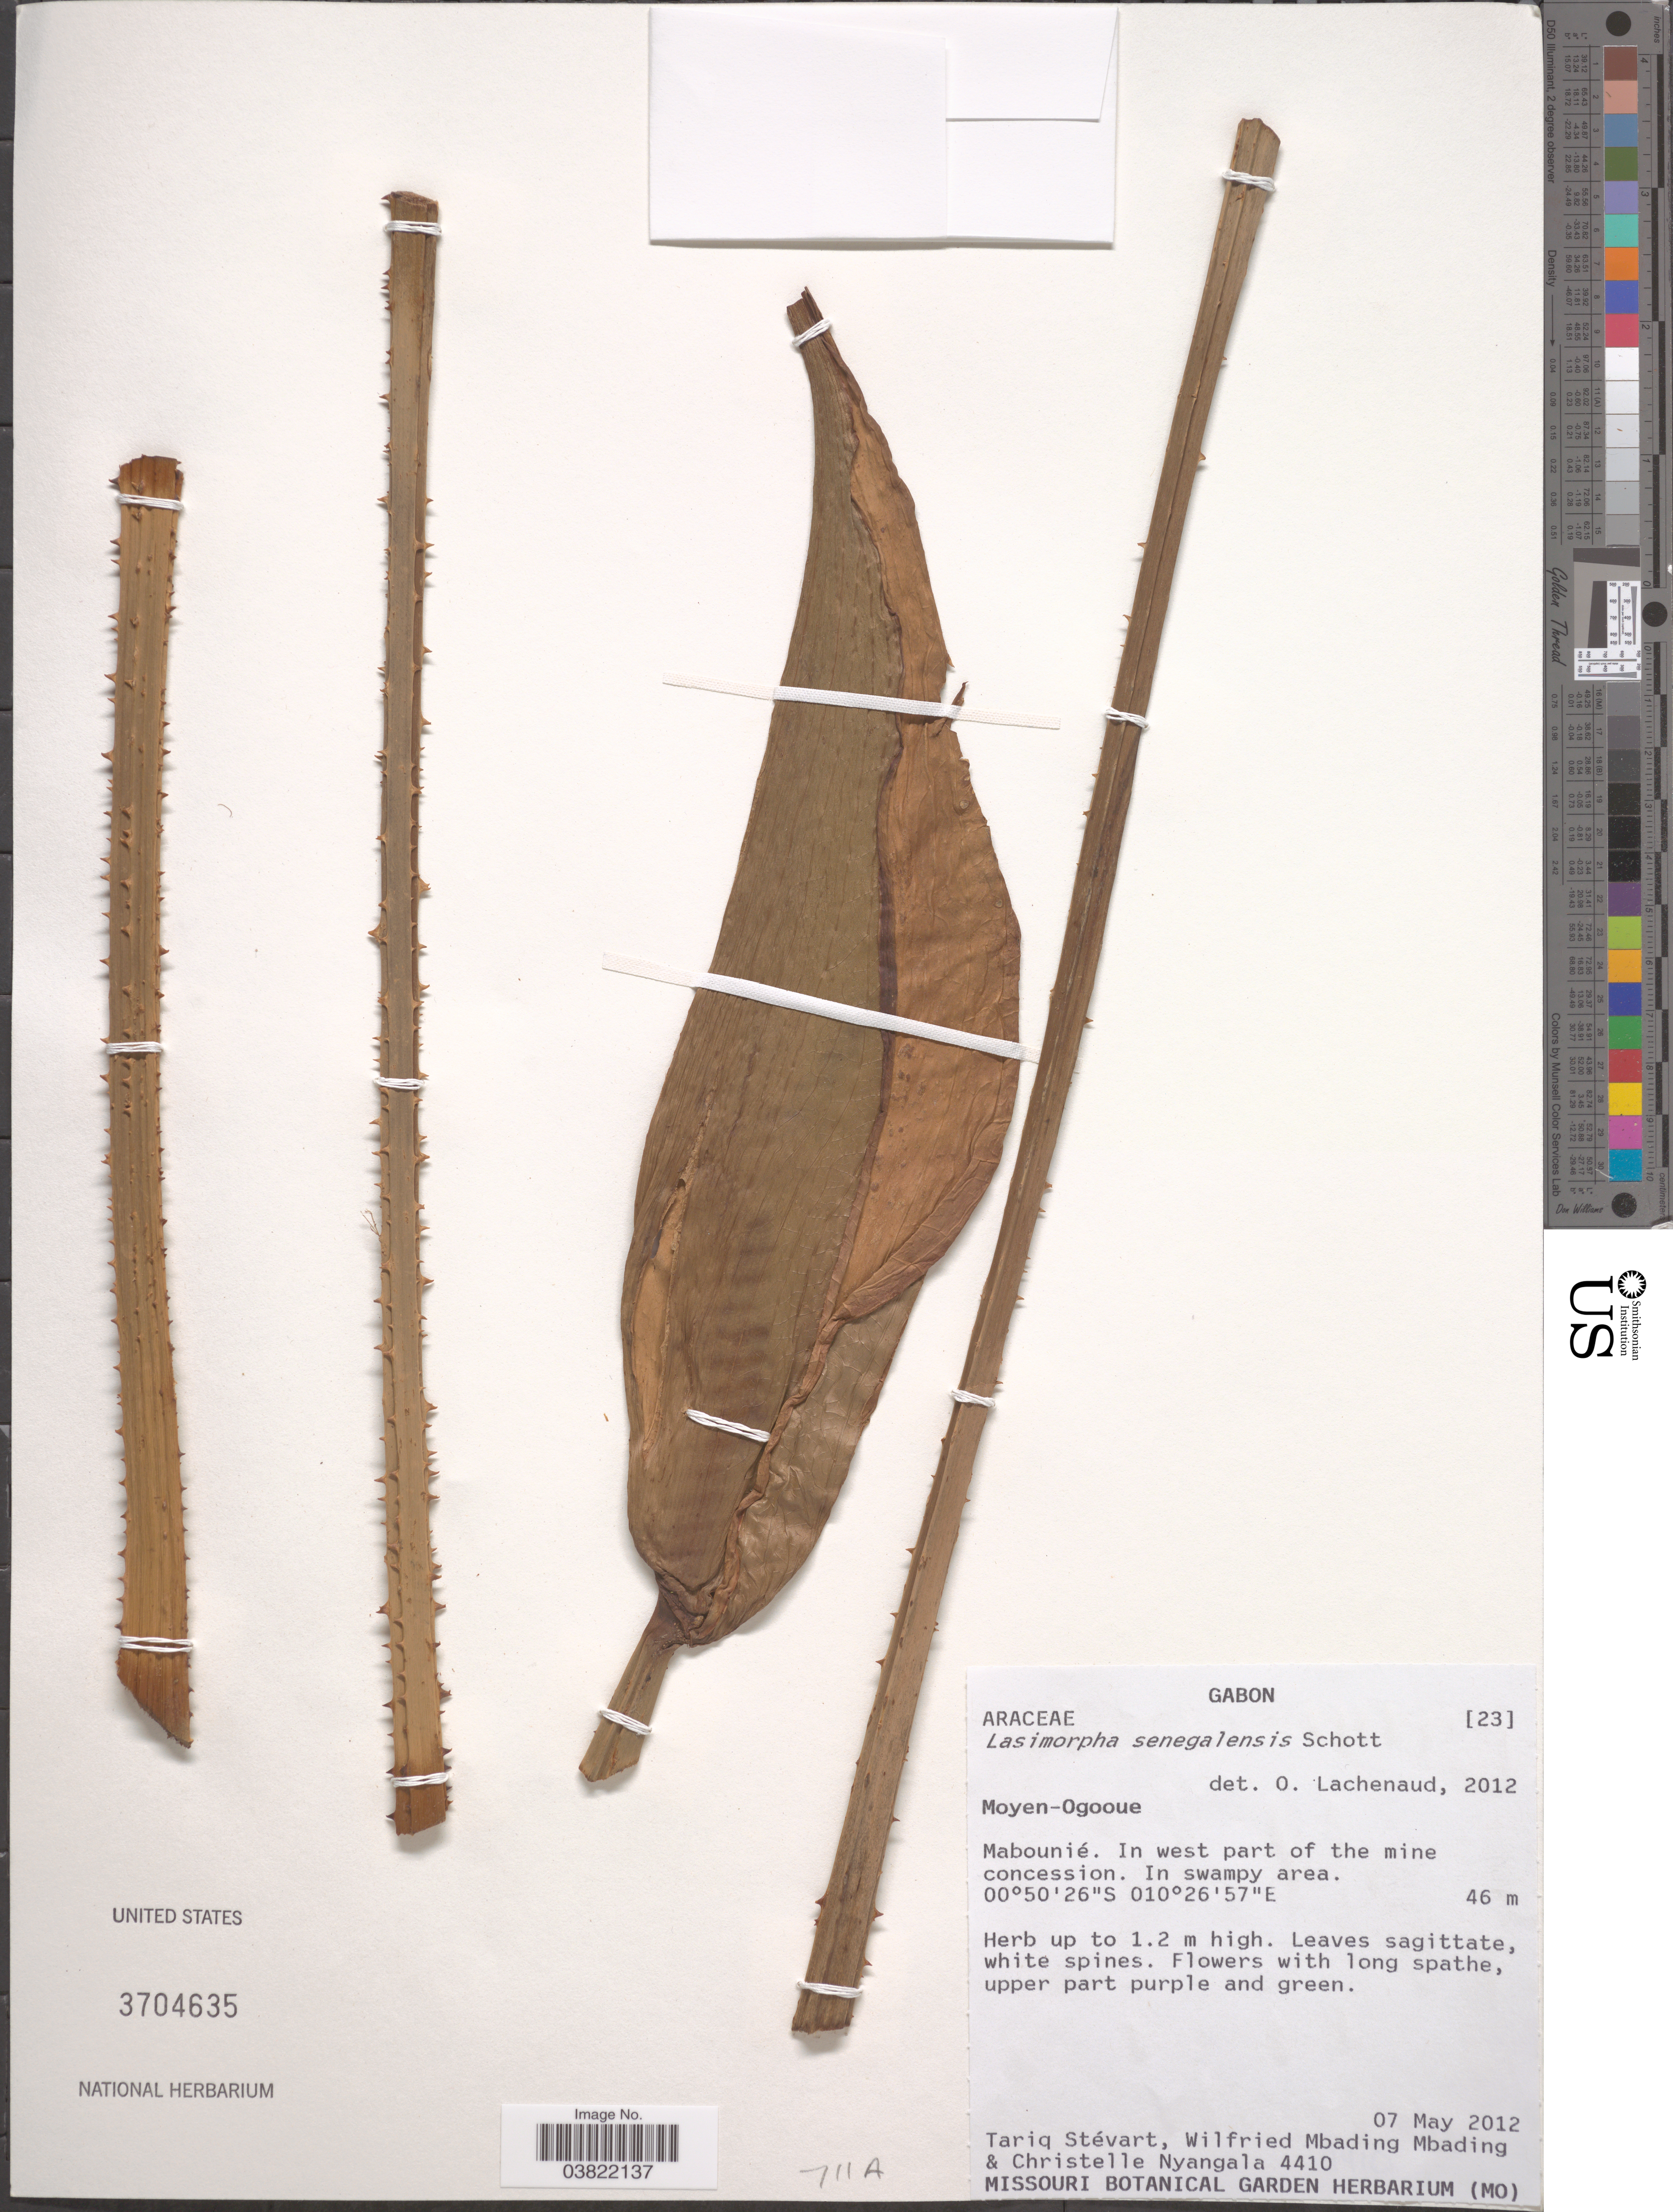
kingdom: Plantae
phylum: Tracheophyta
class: Liliopsida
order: Alismatales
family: Araceae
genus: Lasimorpha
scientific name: Lasimorpha senegalensis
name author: Schott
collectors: T. Stévart, W. Mbading-Mbading & C. Nyangala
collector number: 4410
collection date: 2012-05-07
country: Gabon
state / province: Moyen-Ogooue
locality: Mabounié. In west part of the mine concession.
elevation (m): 46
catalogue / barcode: US 3704635